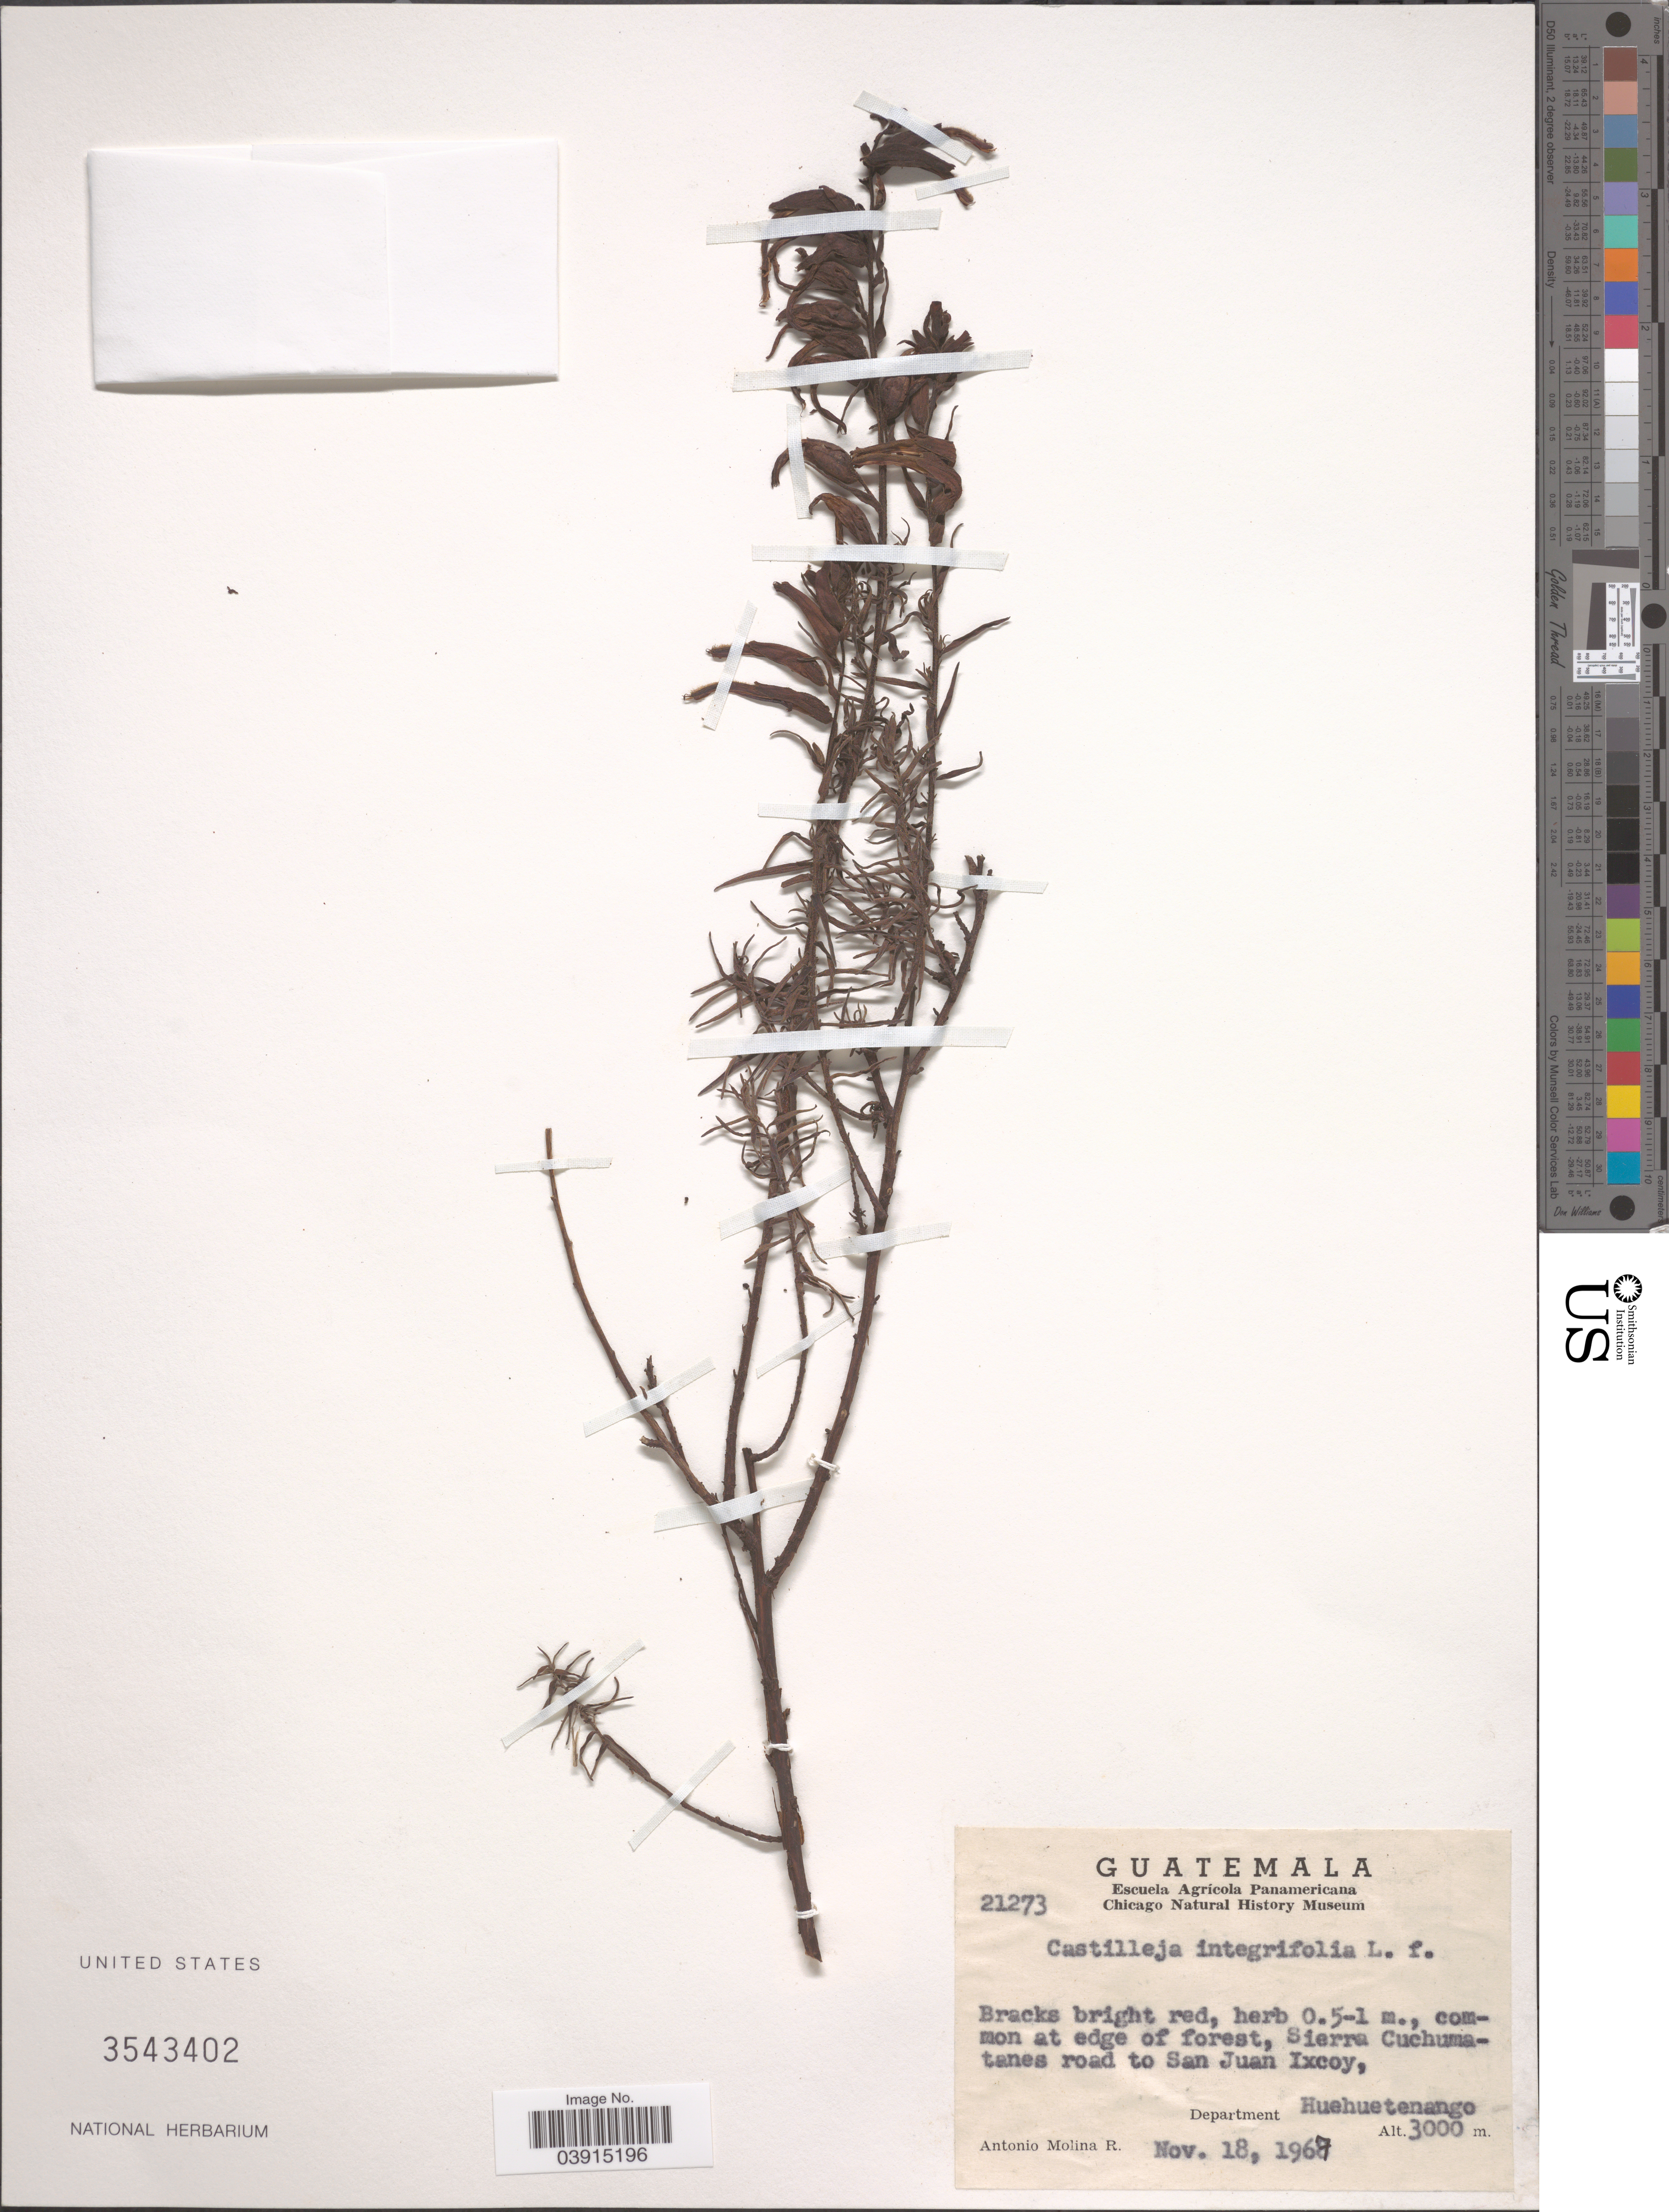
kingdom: Plantae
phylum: Tracheophyta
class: Magnoliopsida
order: Lamiales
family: Orobanchaceae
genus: Castilleja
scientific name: Castilleja integrifolia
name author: L. f.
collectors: A. Molina R.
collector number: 21273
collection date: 1967-11-18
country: Guatemala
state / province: Huehuetenango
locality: Sierra Cuchumatanes road to San Juan Ixcoy, Department Huehuetenango.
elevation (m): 3000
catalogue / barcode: US 3543402